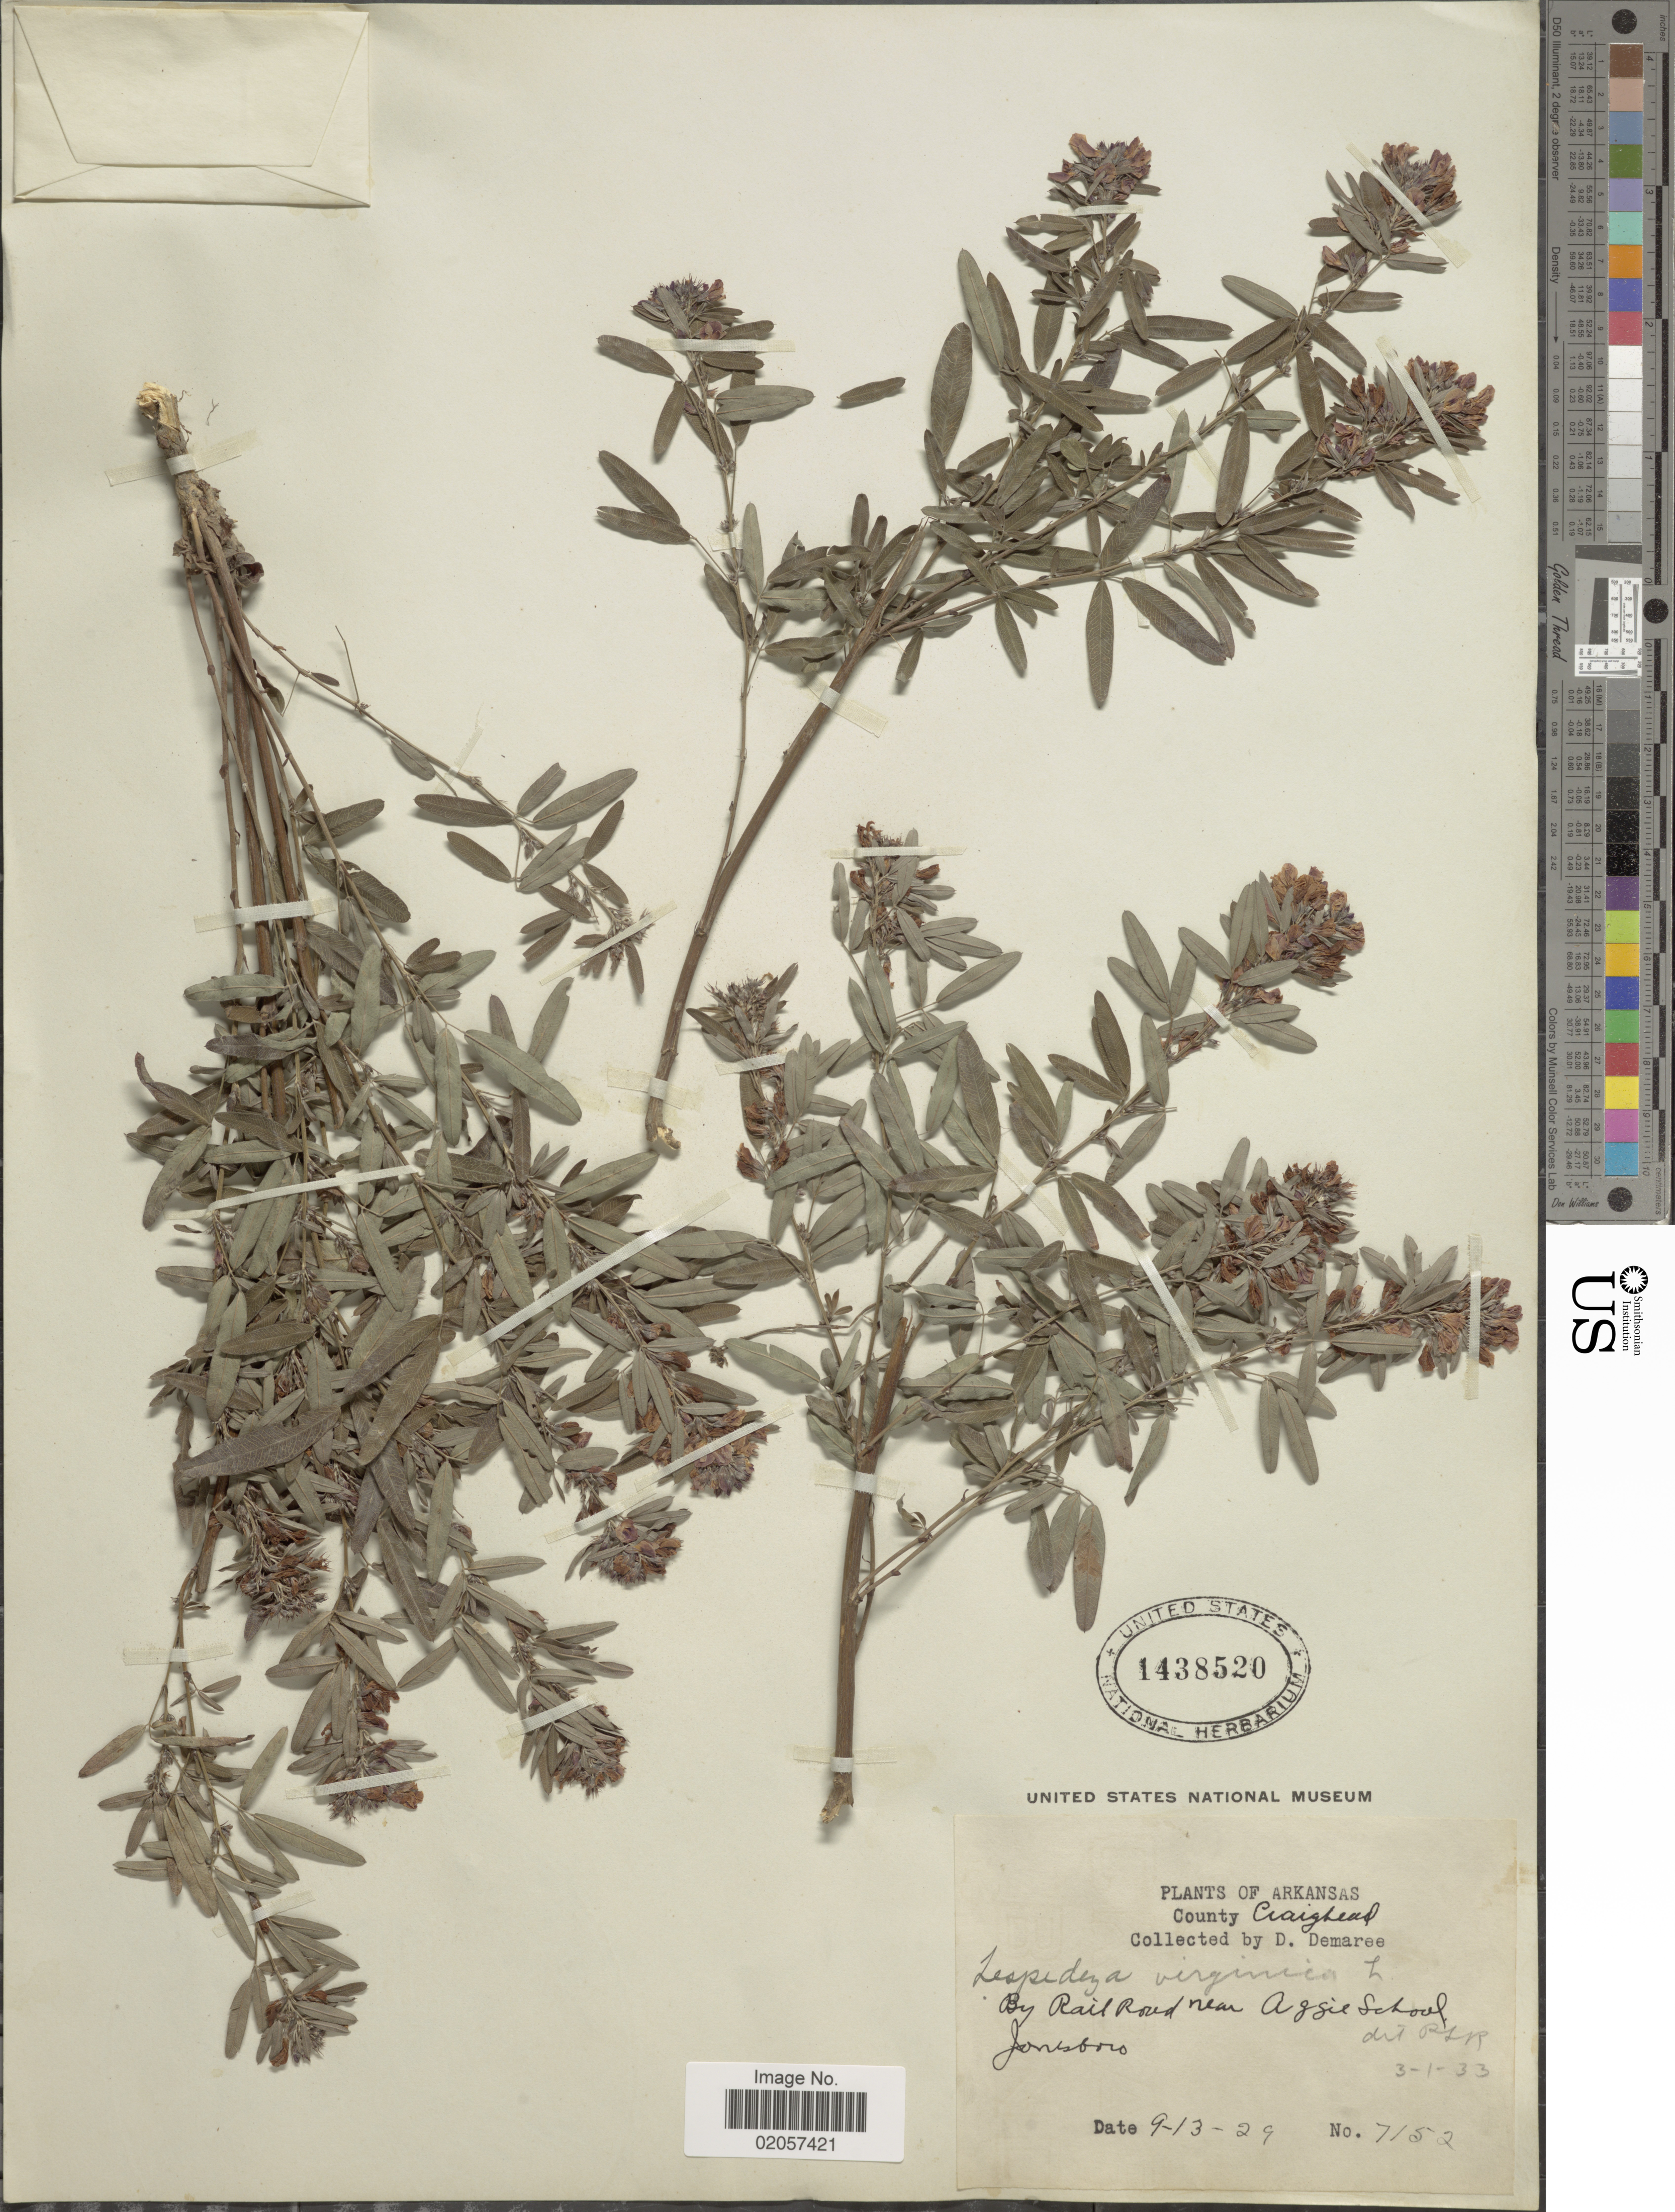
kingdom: Plantae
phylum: Tracheophyta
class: Magnoliopsida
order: Fabales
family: Fabaceae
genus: Lespedeza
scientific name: Lespedeza virginica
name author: (L.) Britton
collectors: D. Demaree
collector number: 7152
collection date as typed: Transcribed d/m/y: 13/9/29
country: United States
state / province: Arkansas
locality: Arkansas, By rail Road near Aggie School Jonesboro.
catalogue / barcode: US 1438520